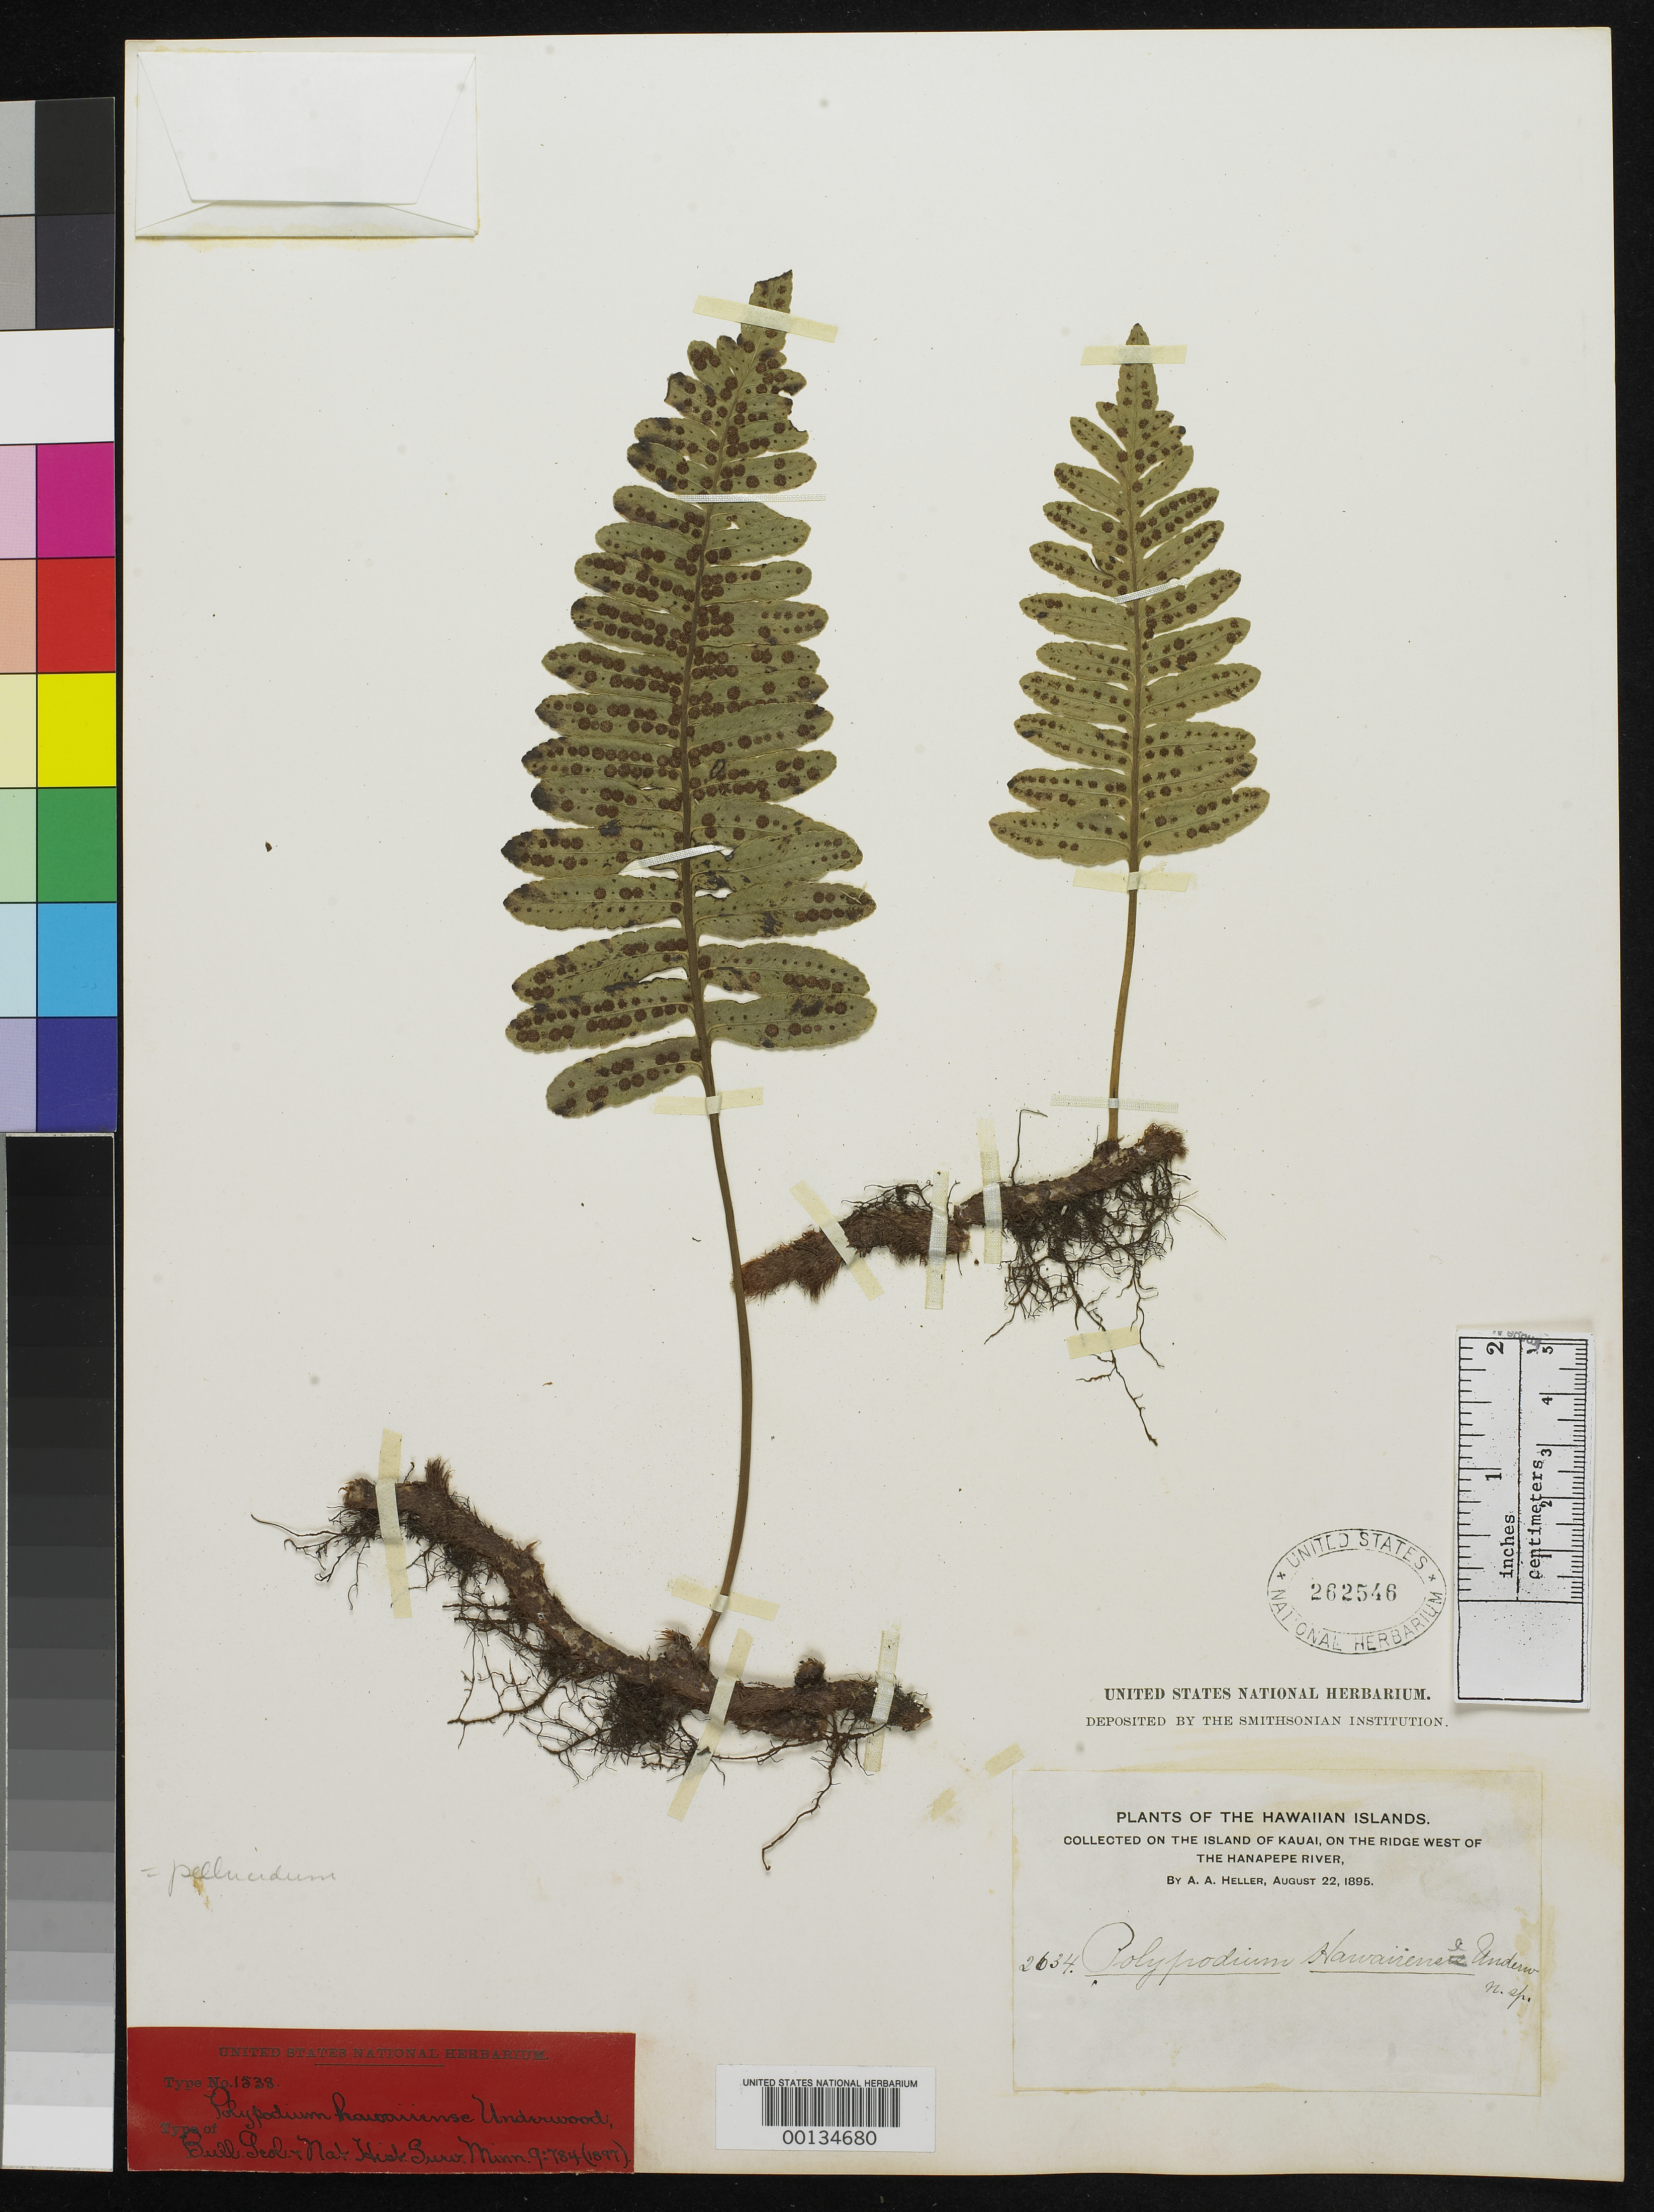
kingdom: Plantae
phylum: Tracheophyta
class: Polypodiopsida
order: Polypodiales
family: Polypodiaceae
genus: Polypodium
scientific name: Polypodium hawaiiense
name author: Underw.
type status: Type Collection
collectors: A. A. Heller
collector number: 2634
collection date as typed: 22 Aug 1895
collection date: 1895-08-22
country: United States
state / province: Hawaii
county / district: Kauai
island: Kaua'i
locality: Ridge W of Hanapepe River.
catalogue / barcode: US 262546